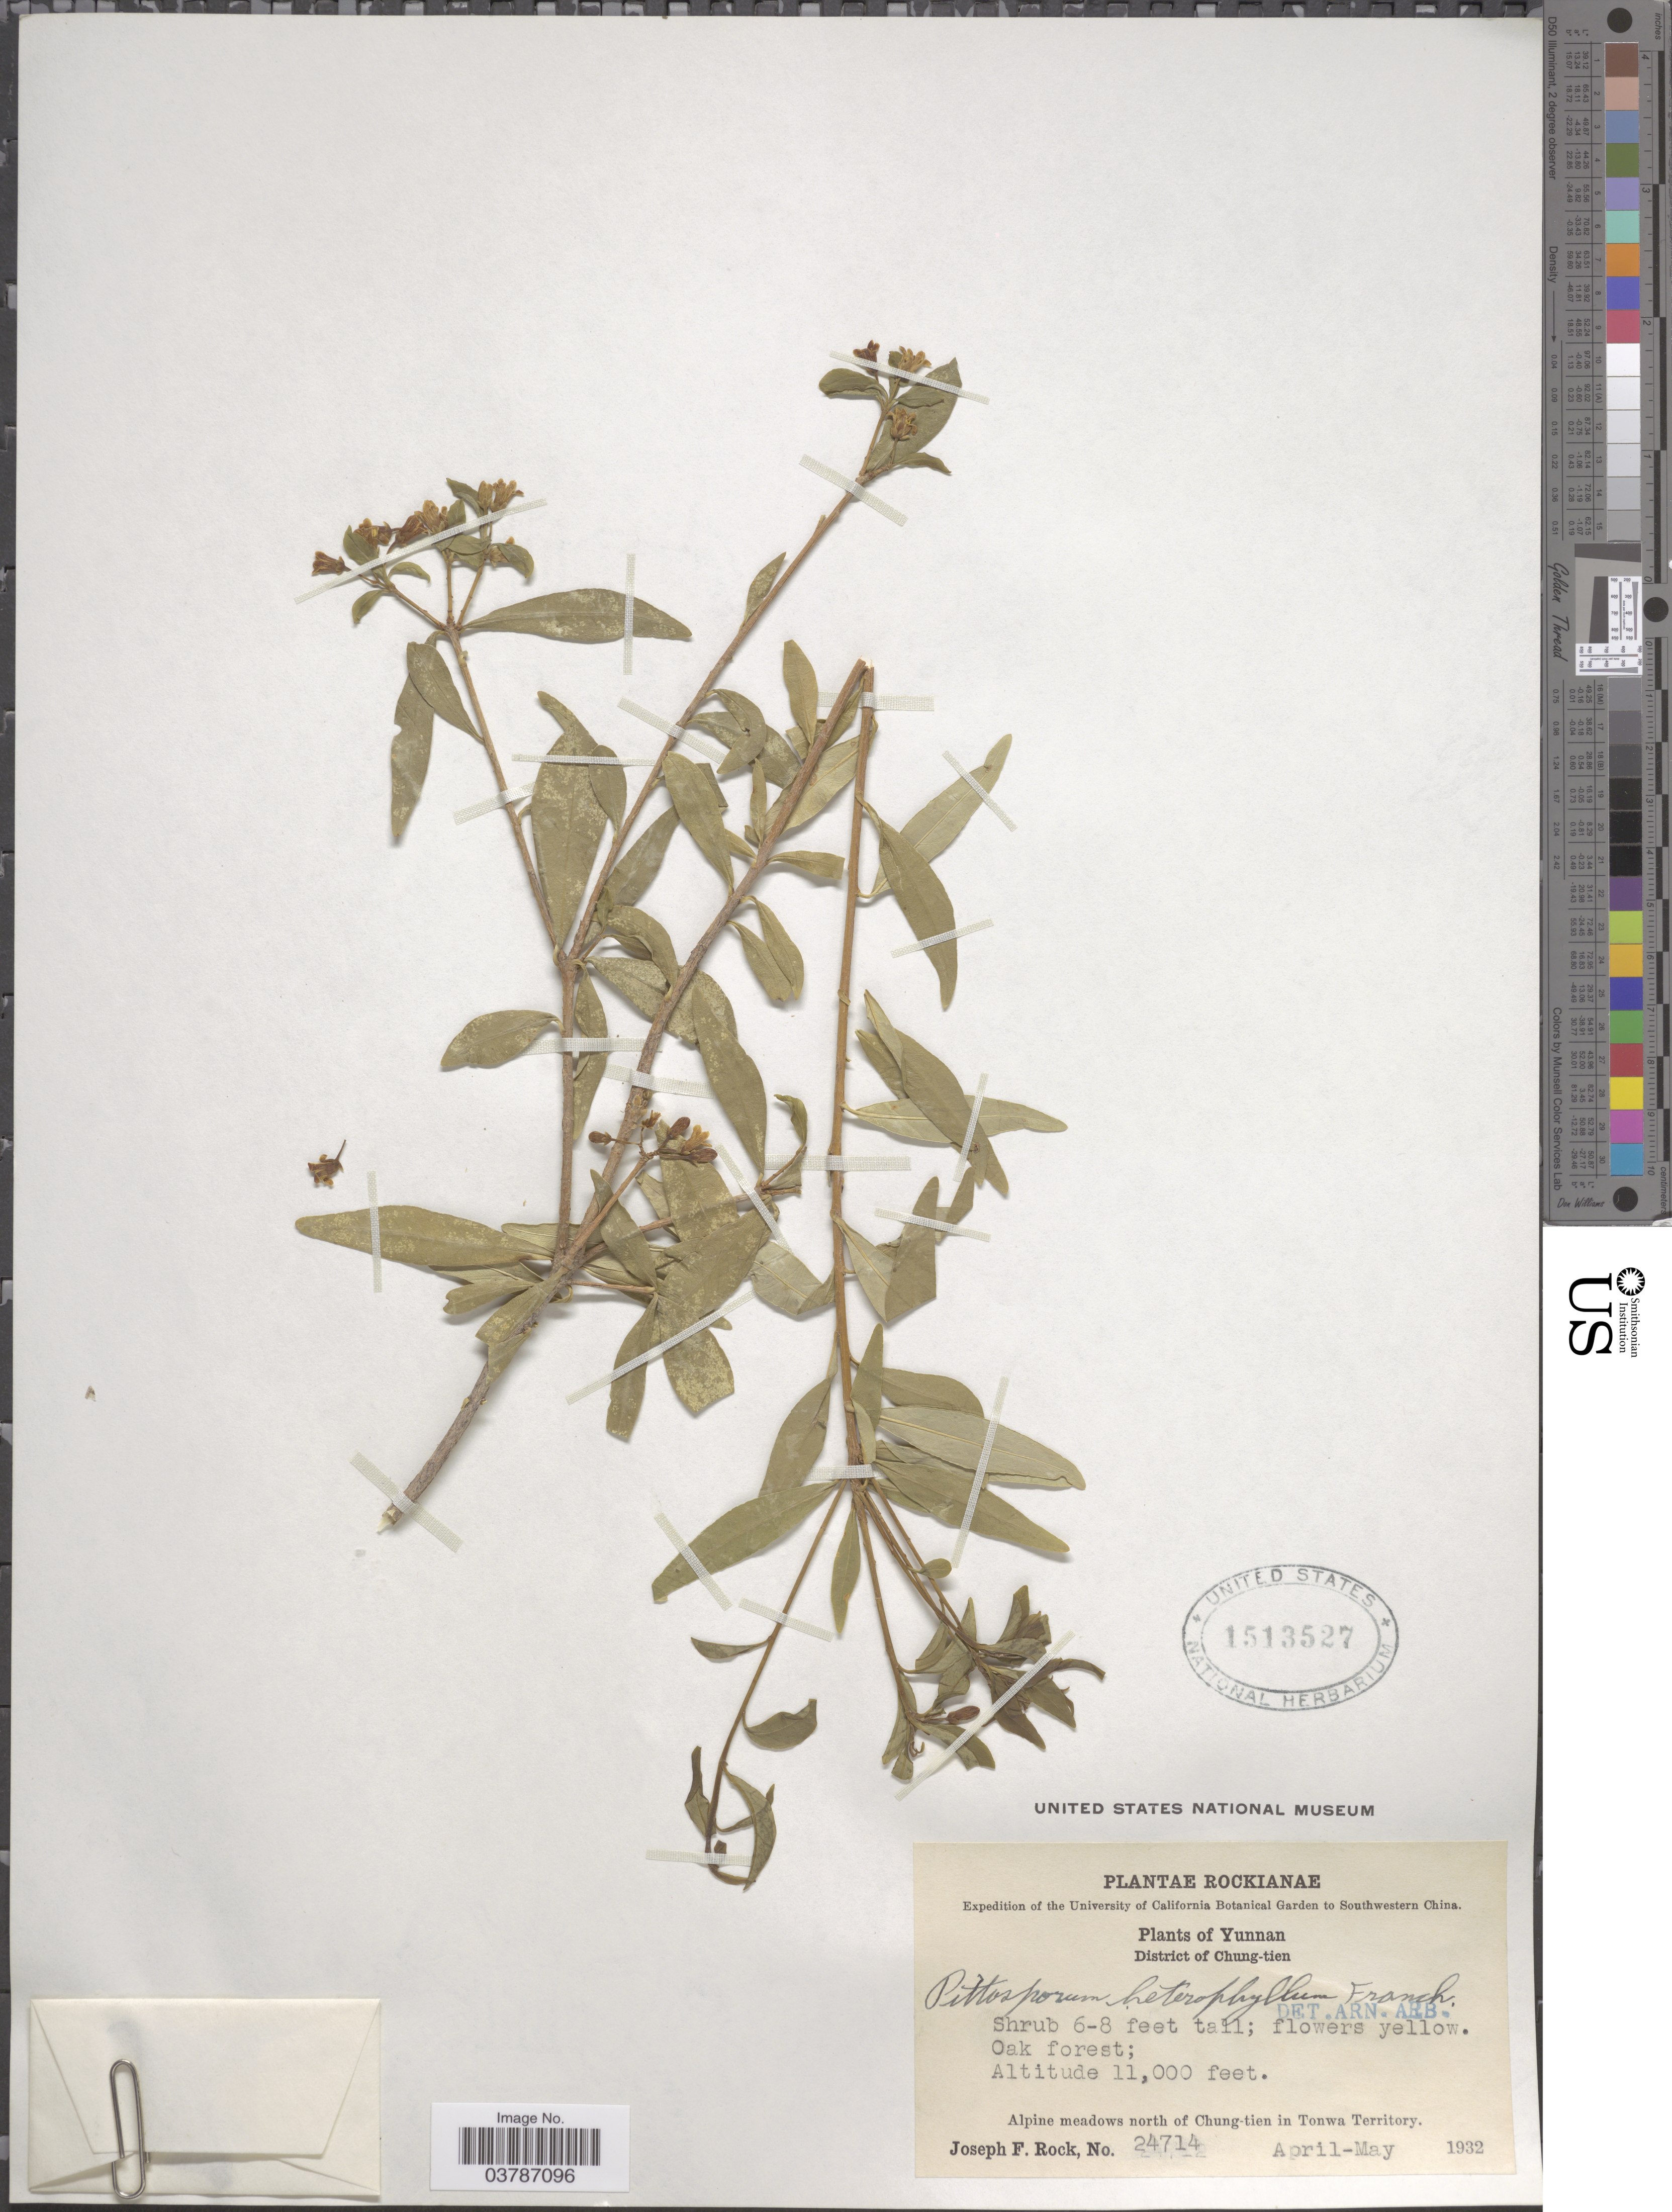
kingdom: Plantae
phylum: Tracheophyta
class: Magnoliopsida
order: Apiales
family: Pittosporaceae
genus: Pittosporum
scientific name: Pittosporum heterophyllum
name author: Franch.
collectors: J. F. Rock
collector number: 24714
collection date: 1932-04/1932-05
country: China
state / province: Yunnan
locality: District of Chung-tien. Oak forest. Alpine meadows north of Chung-tien in Tonwa Territory.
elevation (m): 3353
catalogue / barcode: US 1513527